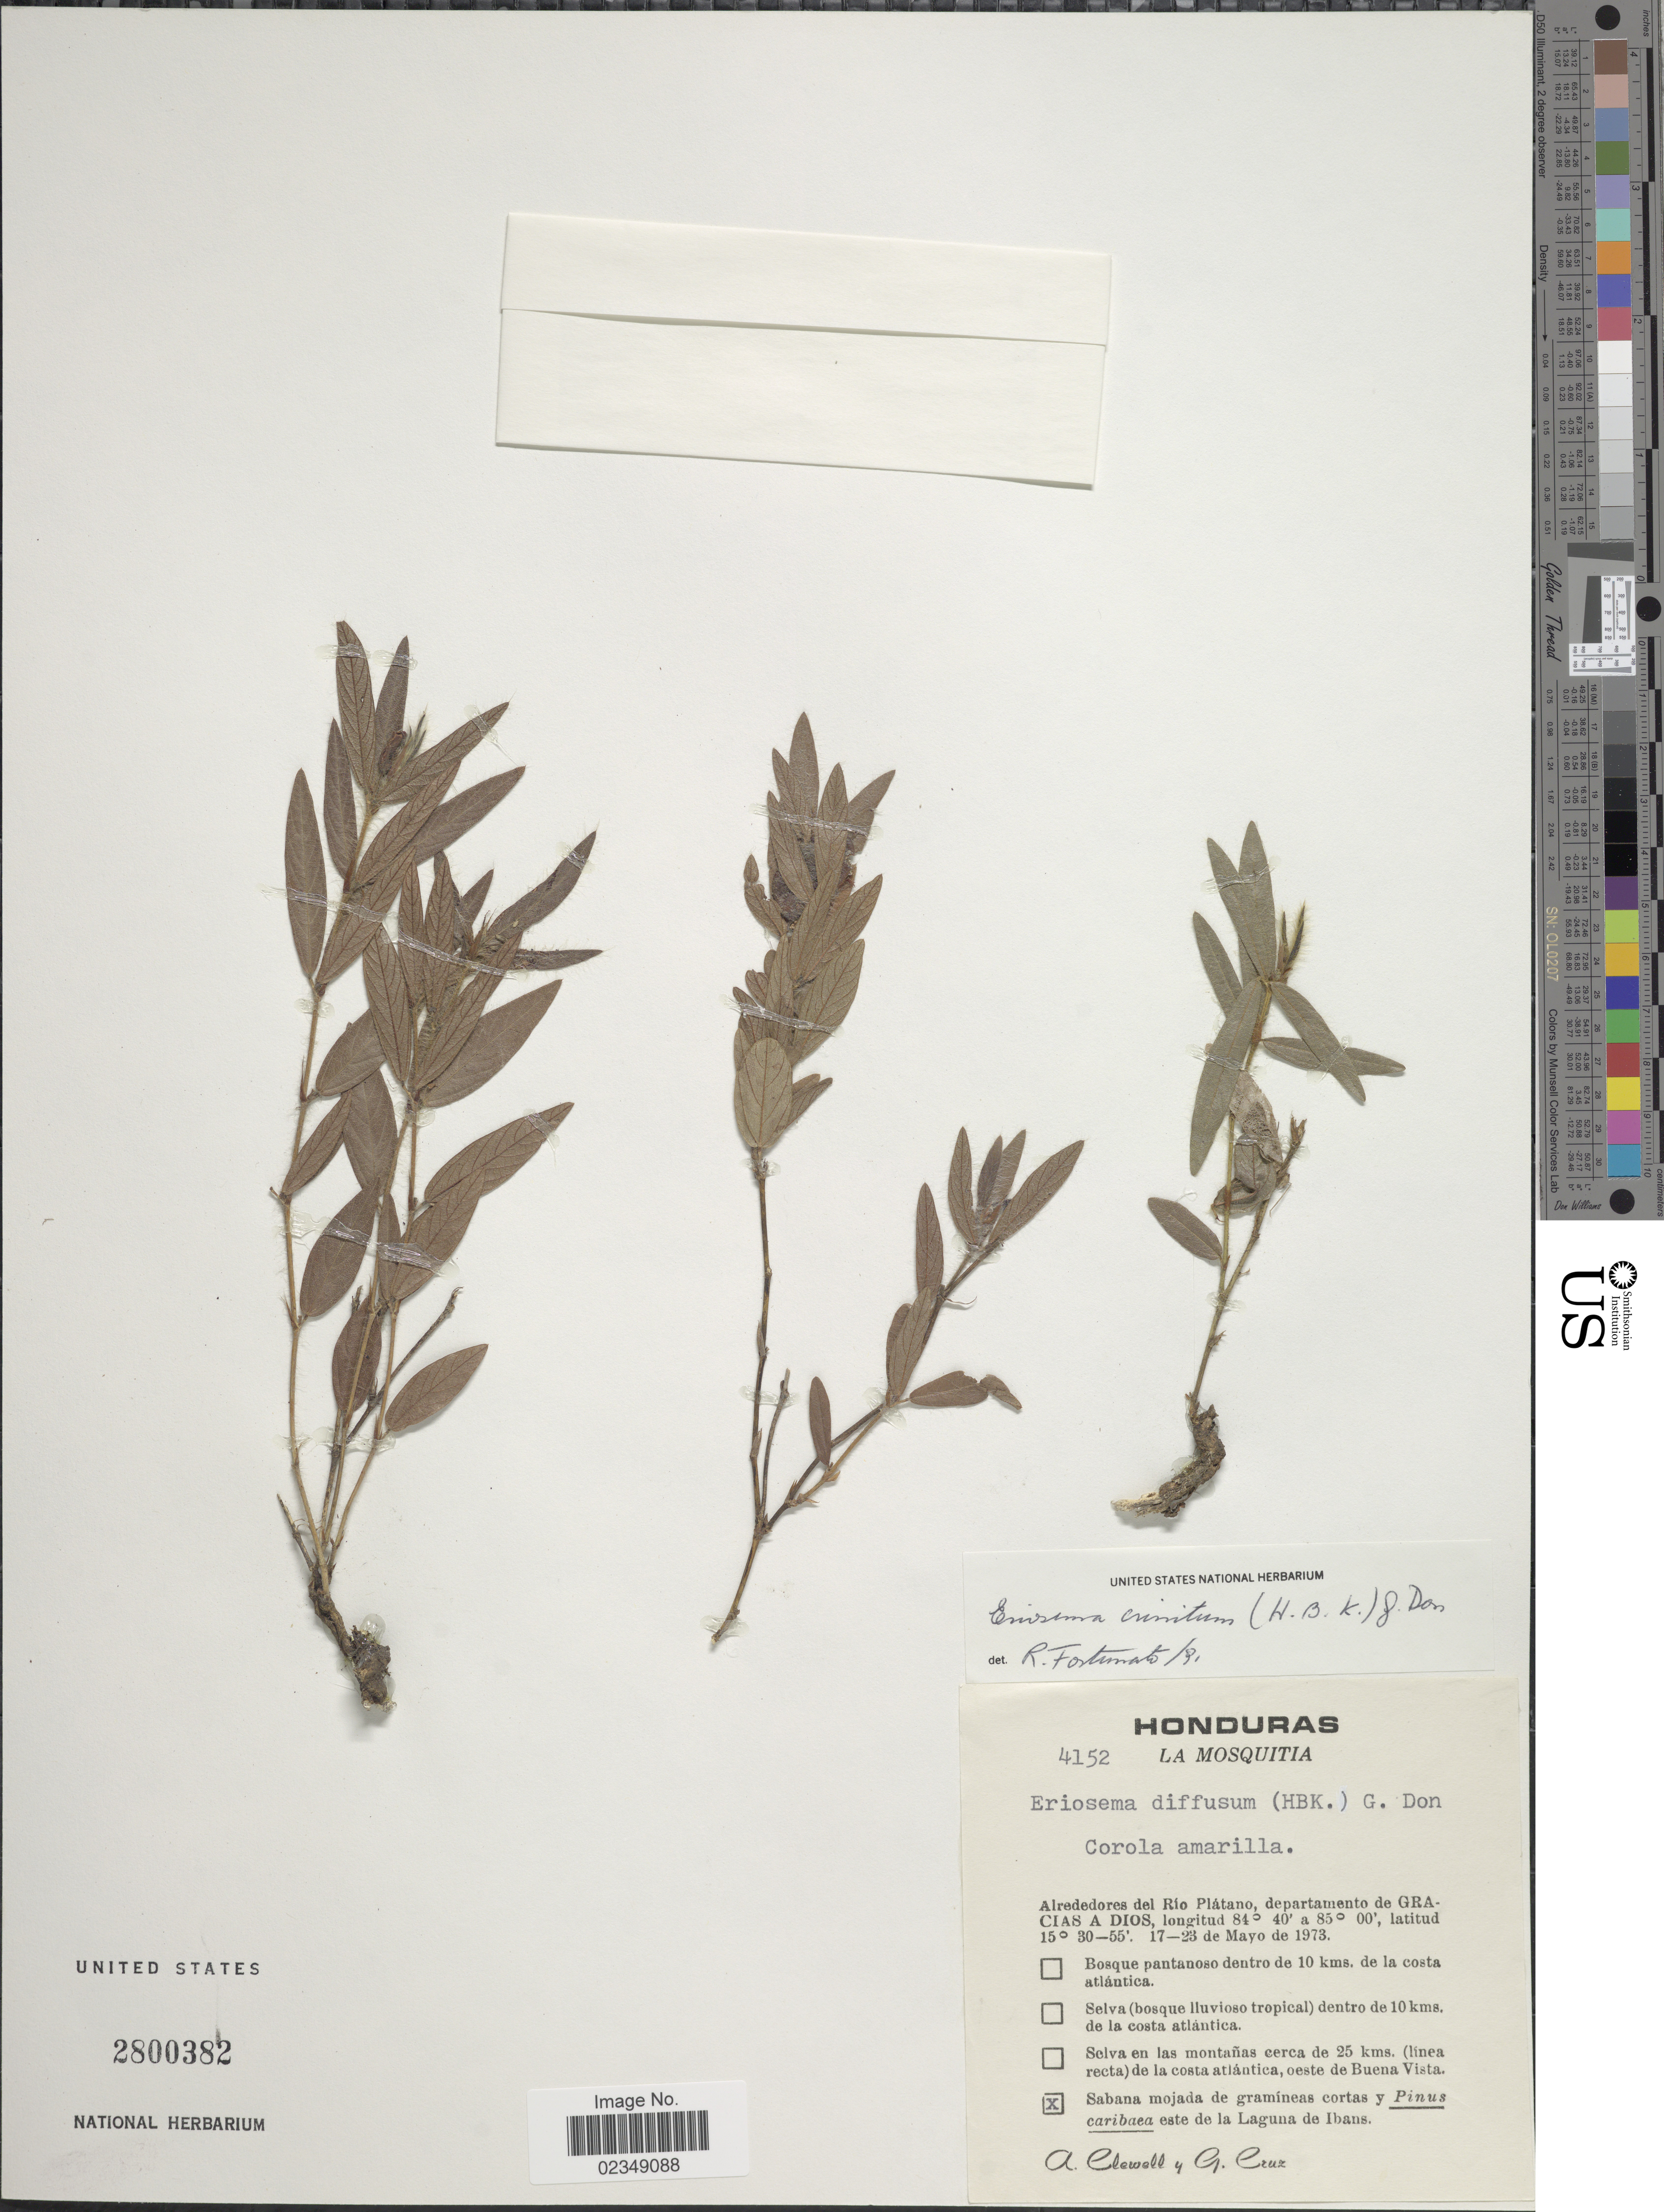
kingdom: Plantae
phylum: Tracheophyta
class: Magnoliopsida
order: Fabales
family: Fabaceae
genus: Eriosema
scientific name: Eriosema crinitum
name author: (Kunth) G. Don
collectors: A. Clewell & G. Cruz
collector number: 4152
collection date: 1973-05-17/1973-05-23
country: Honduras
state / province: Gracias de Dios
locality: La Mosquita, alrededores del Rio Platano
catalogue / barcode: US 2800382